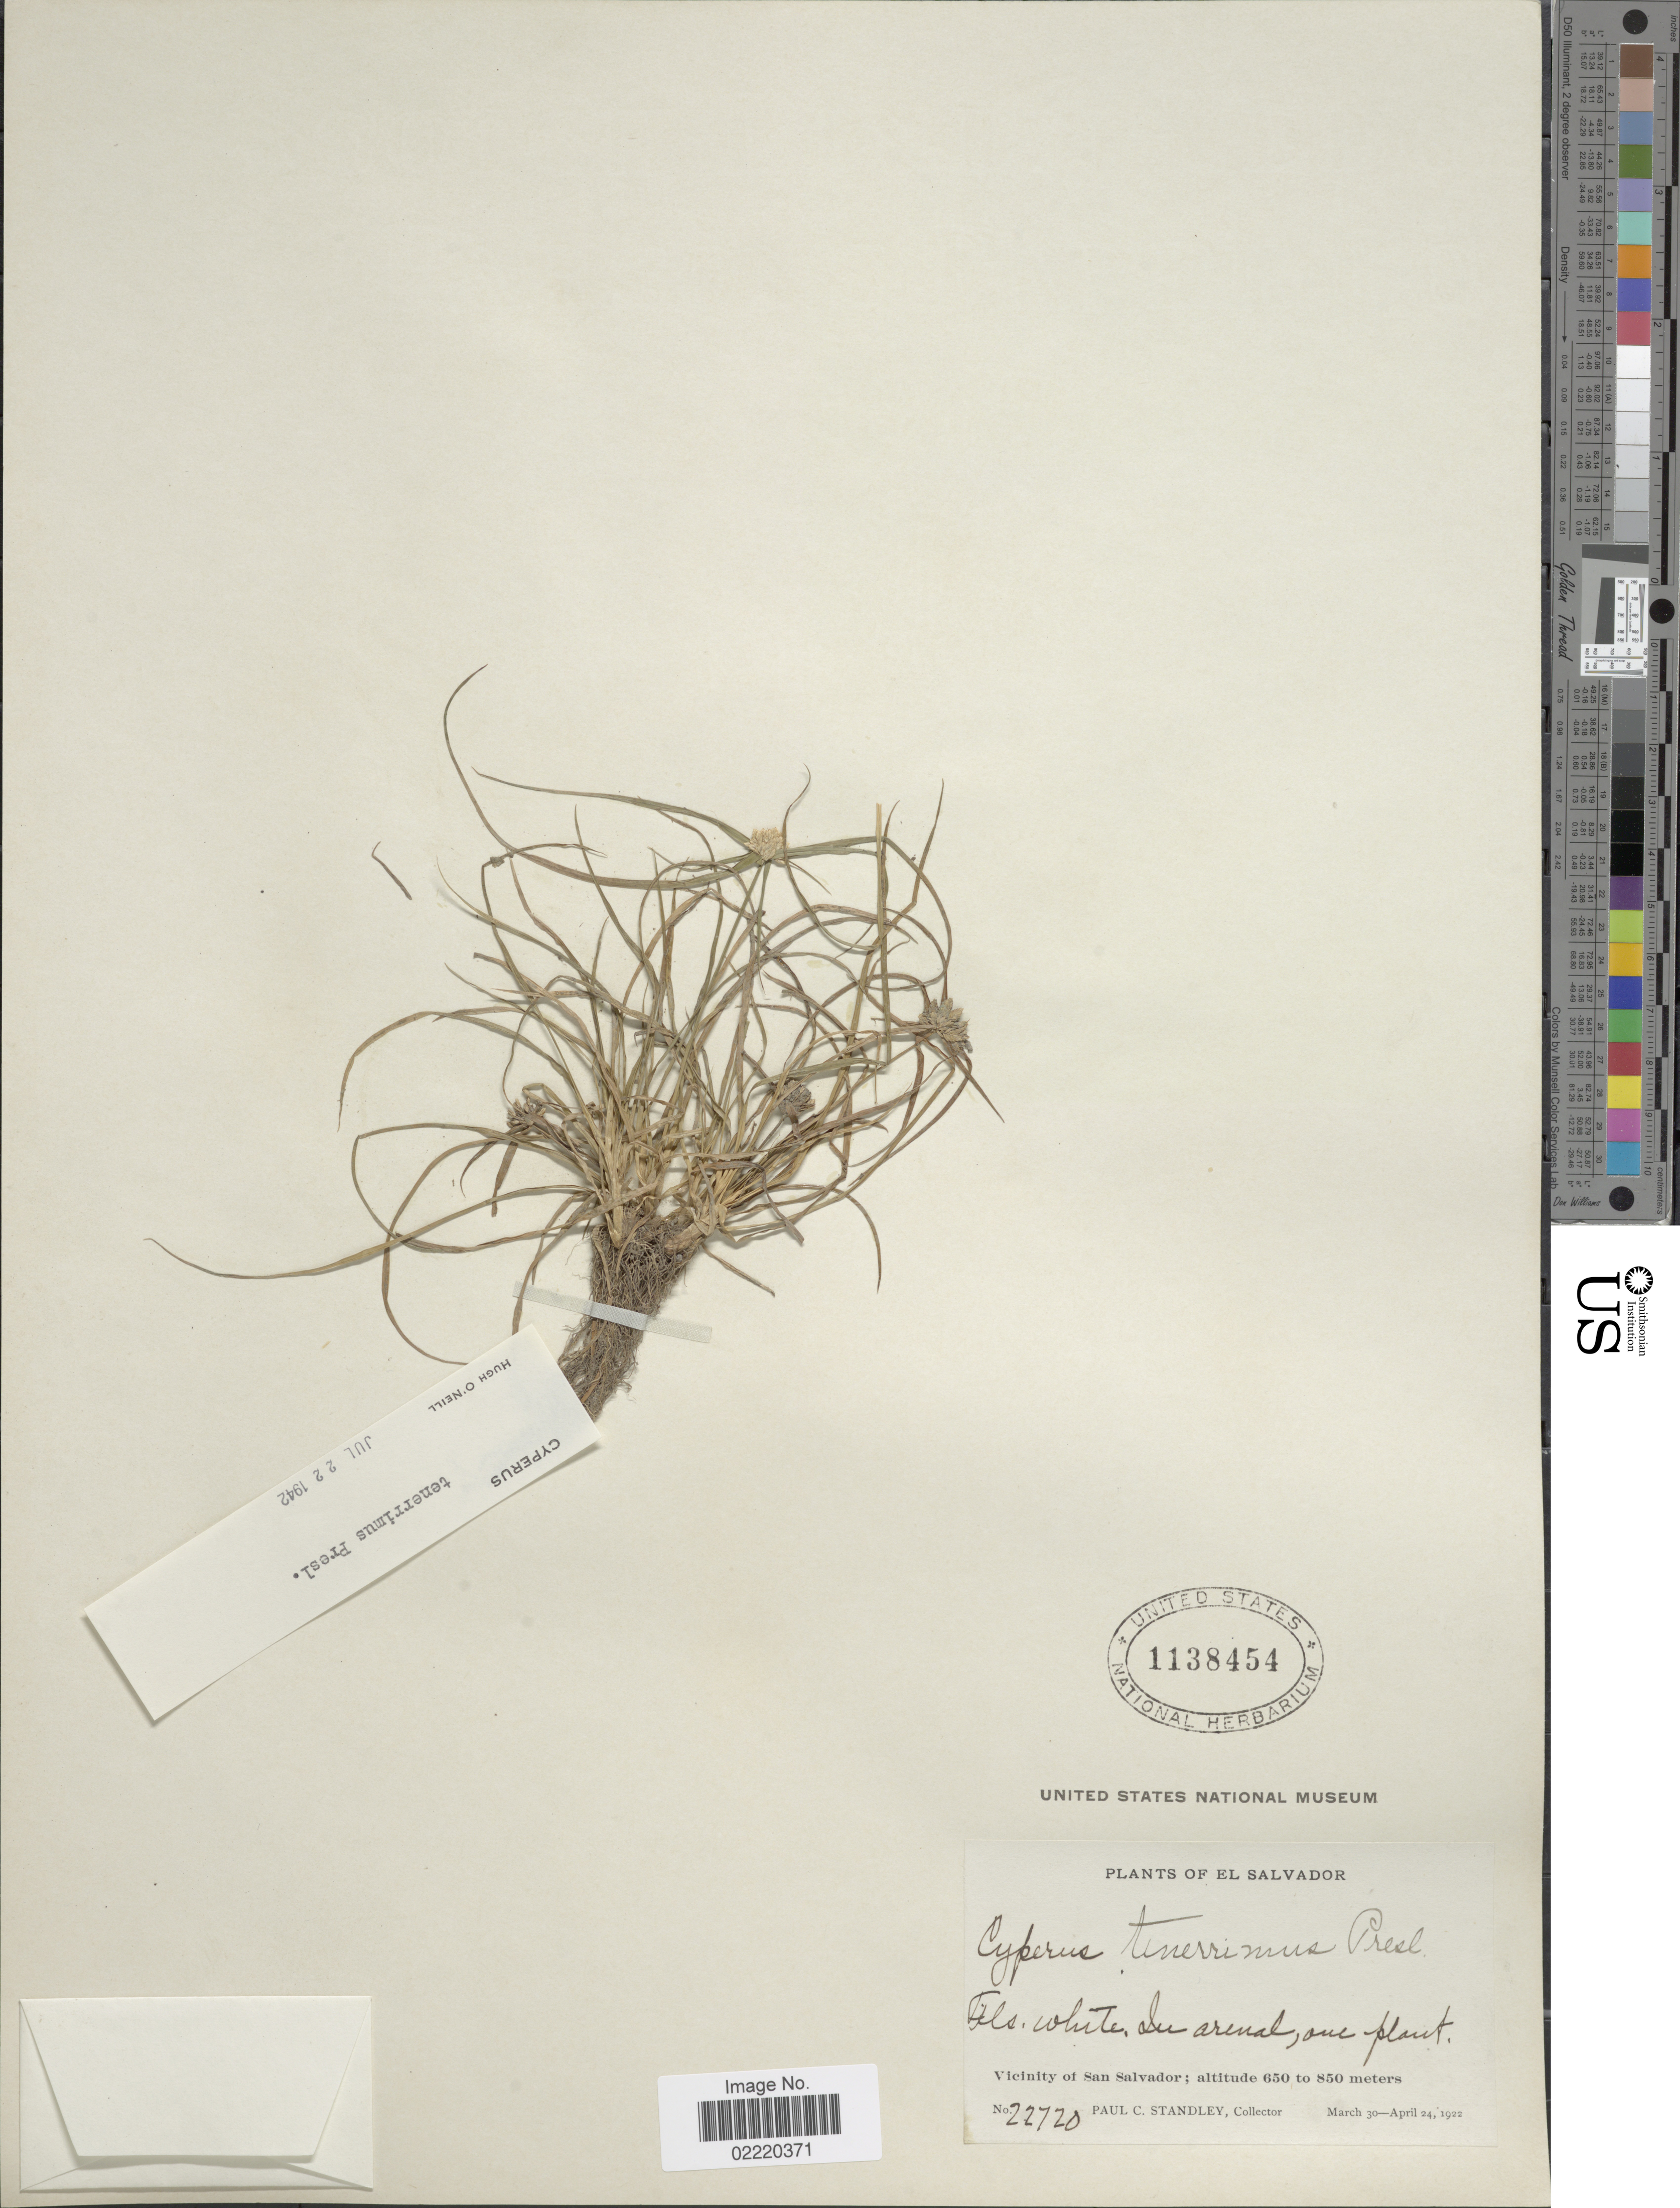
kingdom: Plantae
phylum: Tracheophyta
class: Liliopsida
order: Poales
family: Cyperaceae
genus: Cyperus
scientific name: Cyperus tenerrimus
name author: J. Presl & C. Presl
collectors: P. C. Standley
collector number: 22720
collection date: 1922-03-30/1922-04-24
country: El Salvador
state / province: San Salvador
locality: In arenal, Vicinity of San Salvador.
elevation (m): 650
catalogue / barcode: US 1138454